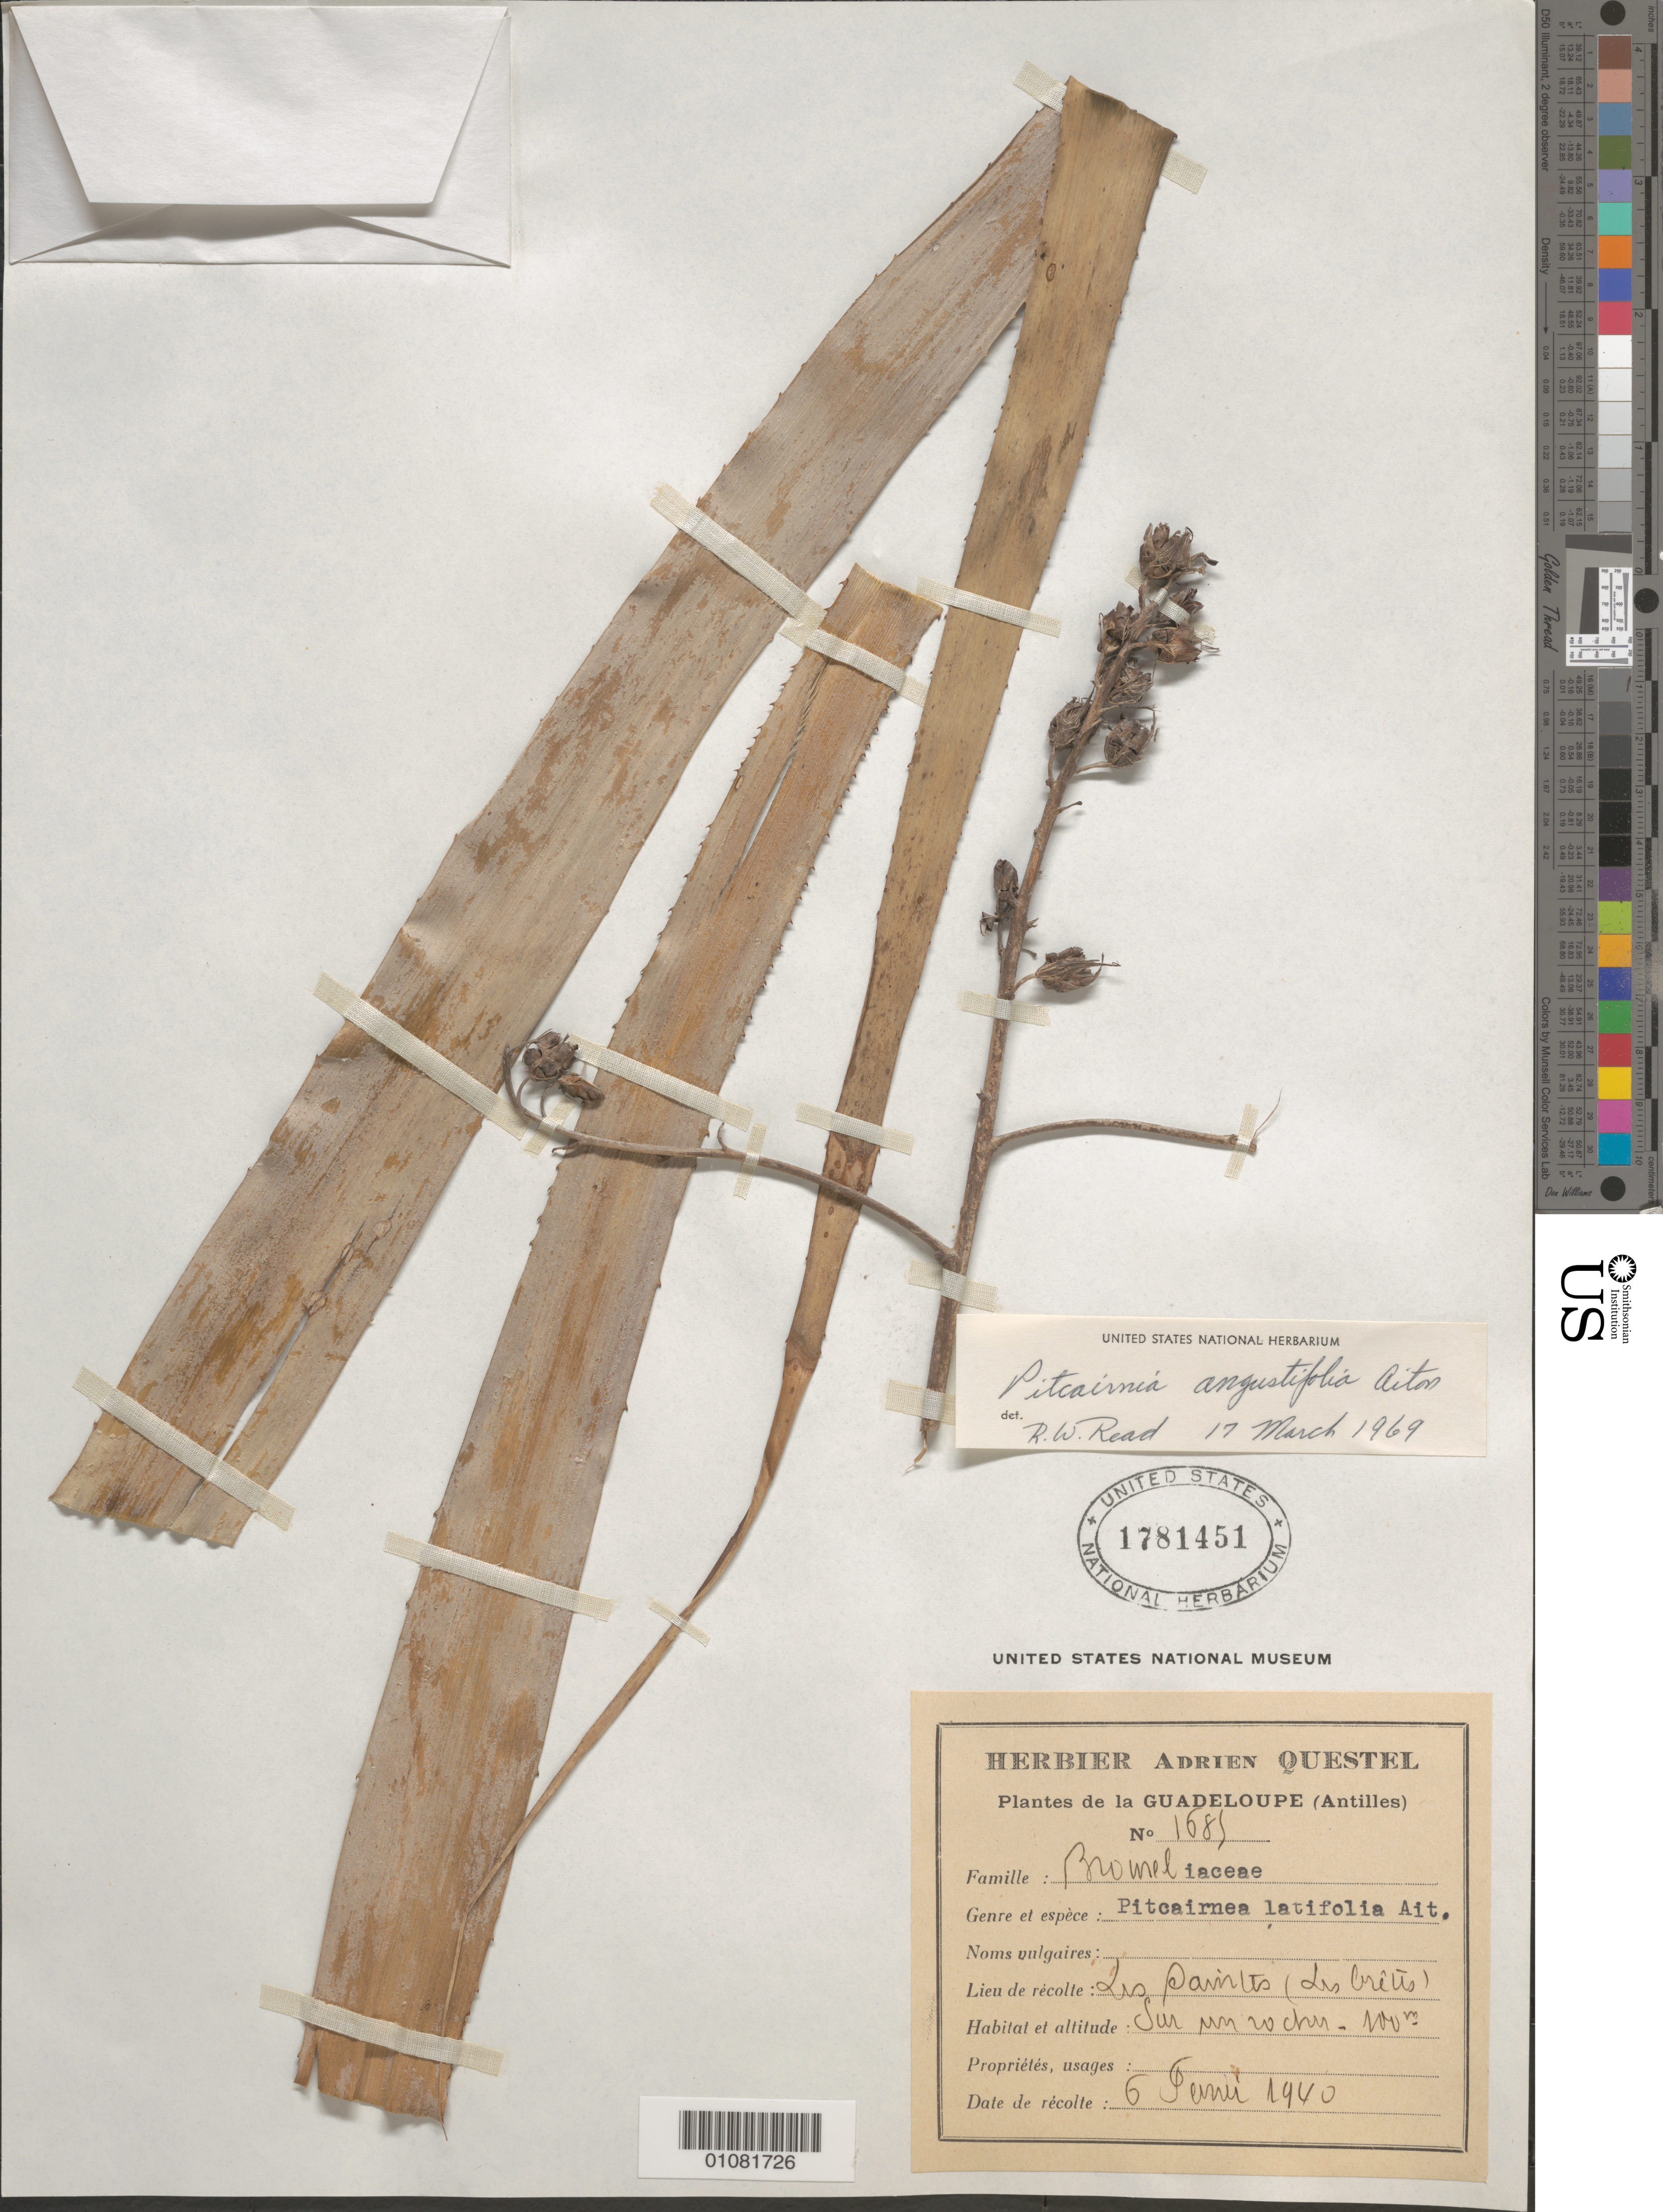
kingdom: Plantae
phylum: Tracheophyta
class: Liliopsida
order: Poales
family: Bromeliaceae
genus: Pitcairnia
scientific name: Pitcairnia angustifolia var. angustifolia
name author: Sol. ex Aiton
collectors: A. Questel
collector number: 1581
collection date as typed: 06 Feb 1940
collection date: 1940-02-06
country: Guadeloupe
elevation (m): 100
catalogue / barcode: US 1781451